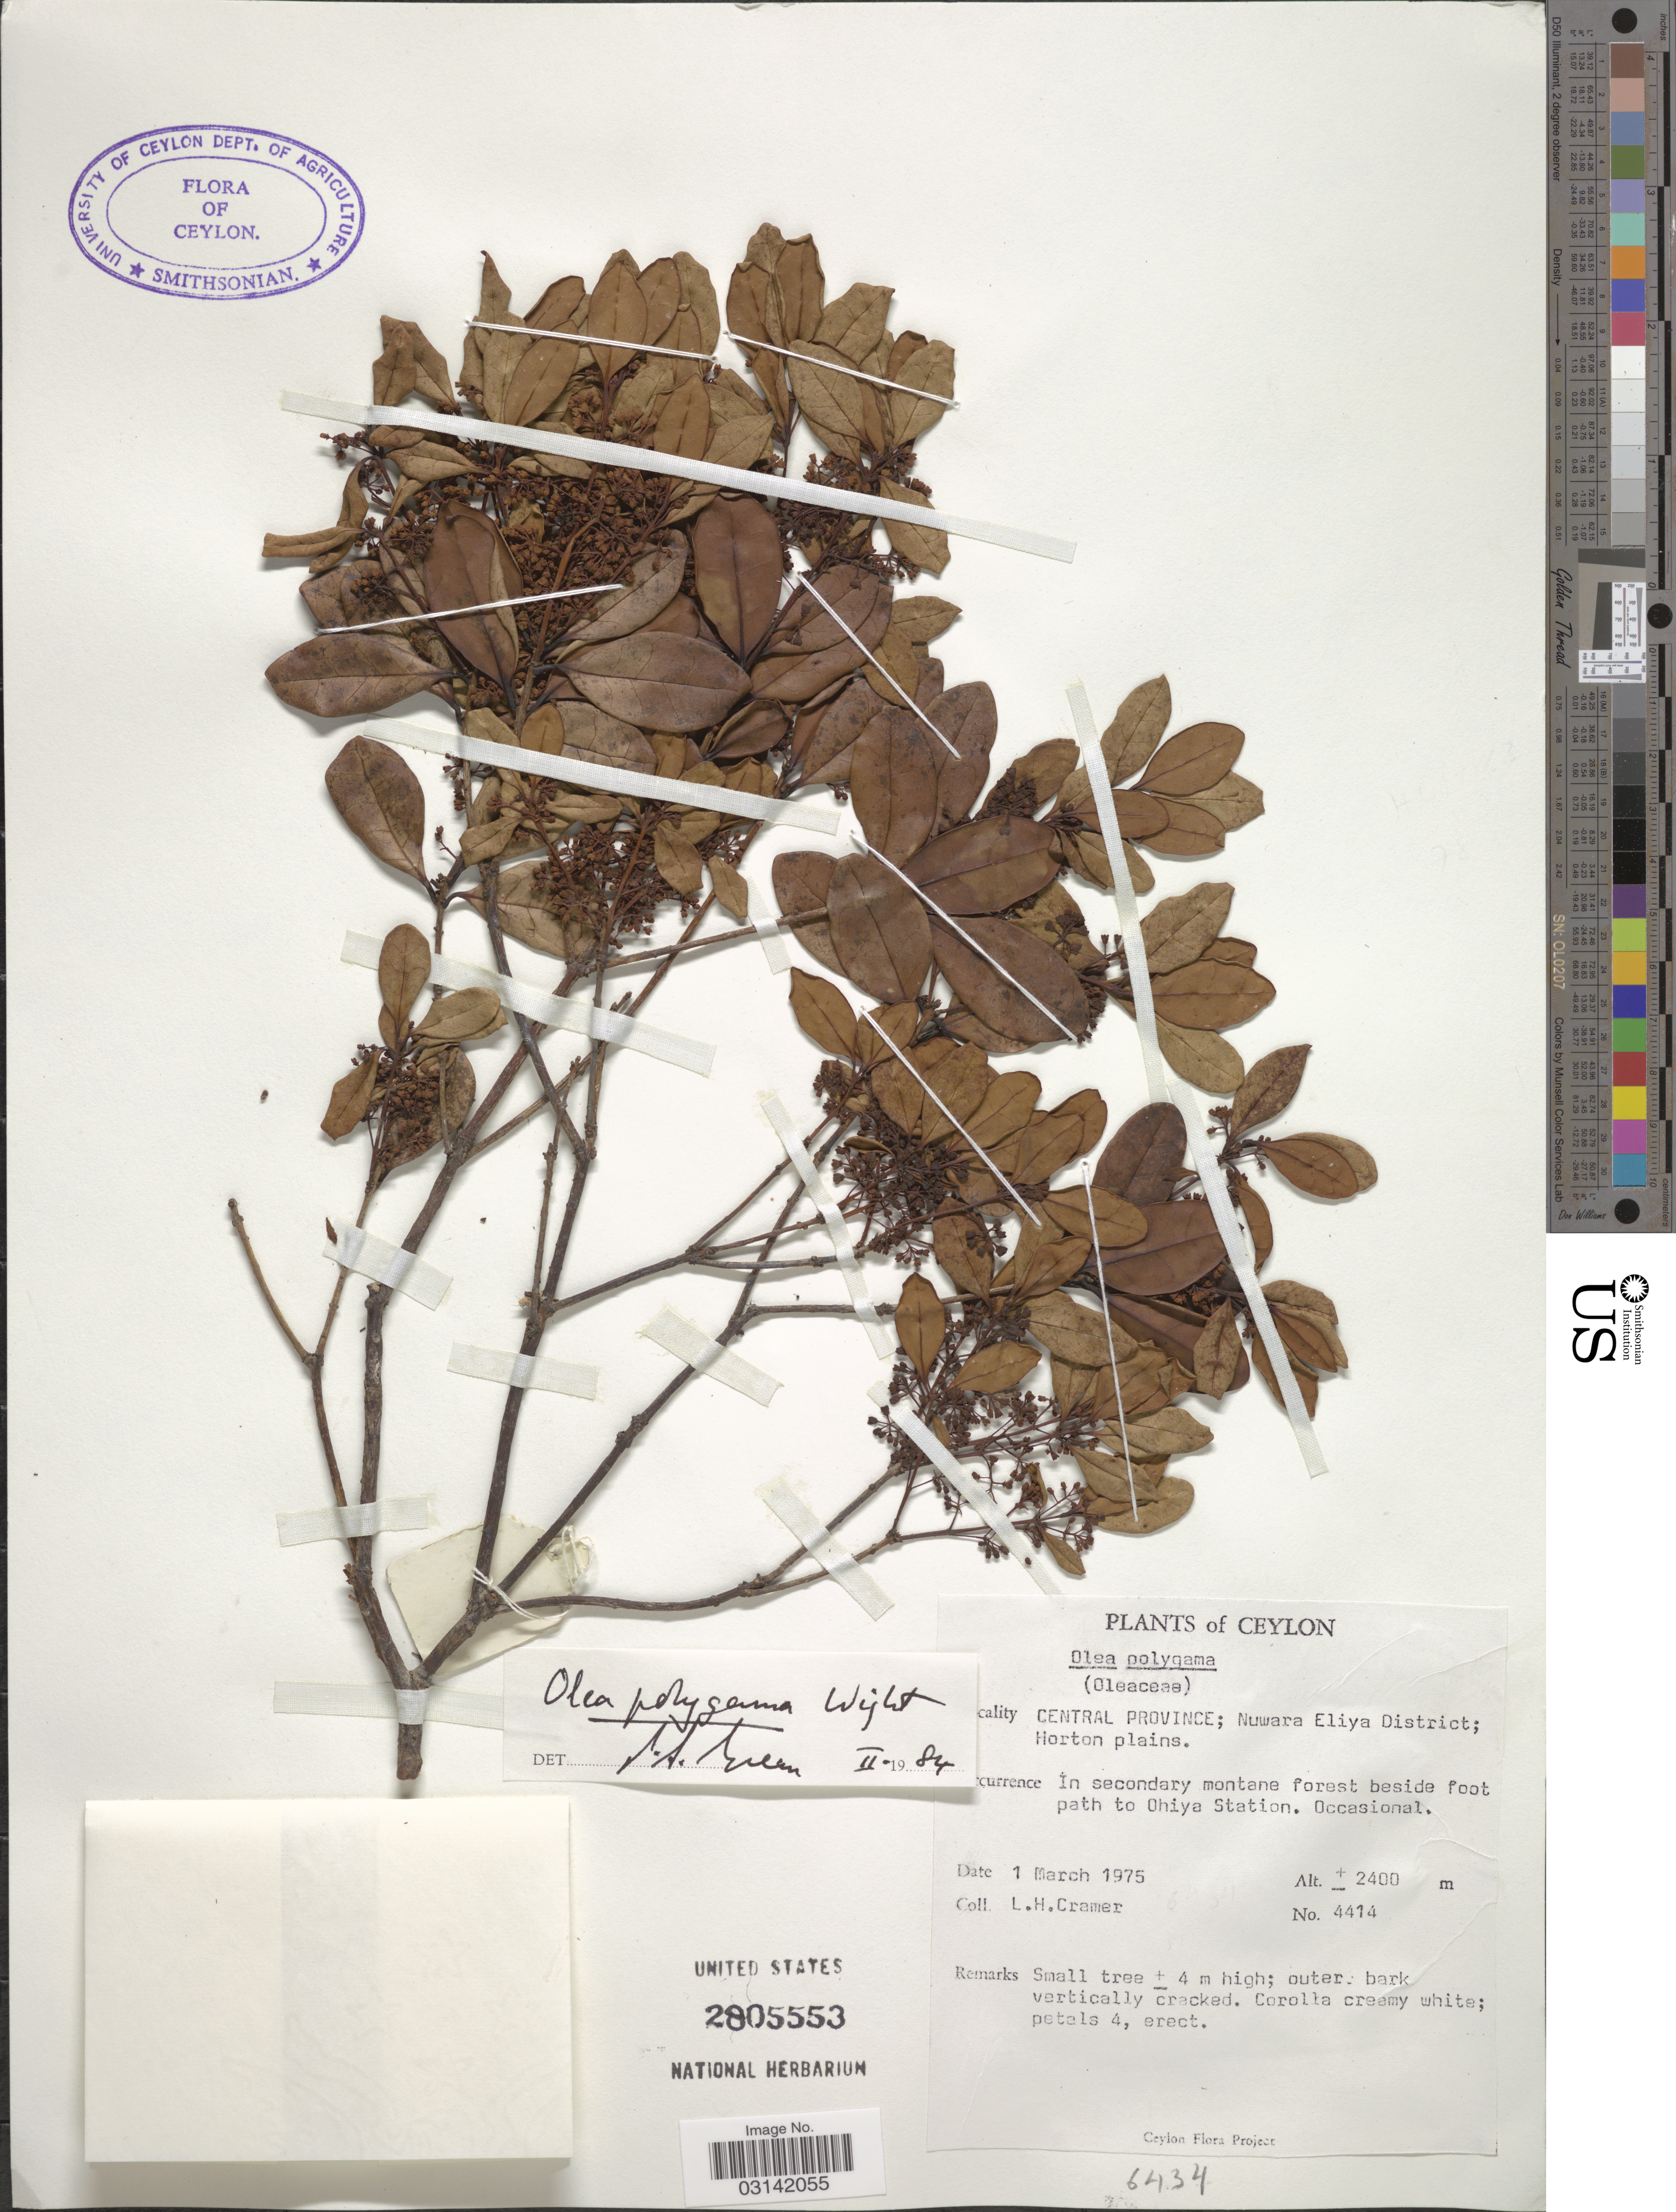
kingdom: Plantae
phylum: Tracheophyta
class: Magnoliopsida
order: Lamiales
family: Oleaceae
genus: Tetrapilus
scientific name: Tetrapilus polygamus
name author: (Wight) L.A.S. Johnson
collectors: L. H. Cramer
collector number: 4414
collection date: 1975-03-01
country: Sri Lanka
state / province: Central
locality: Ceylon, Nuwara Eliya District; Horton plains, in secondary montane forest beside foot path to Ohiya Station.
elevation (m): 2400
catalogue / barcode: US 2805553